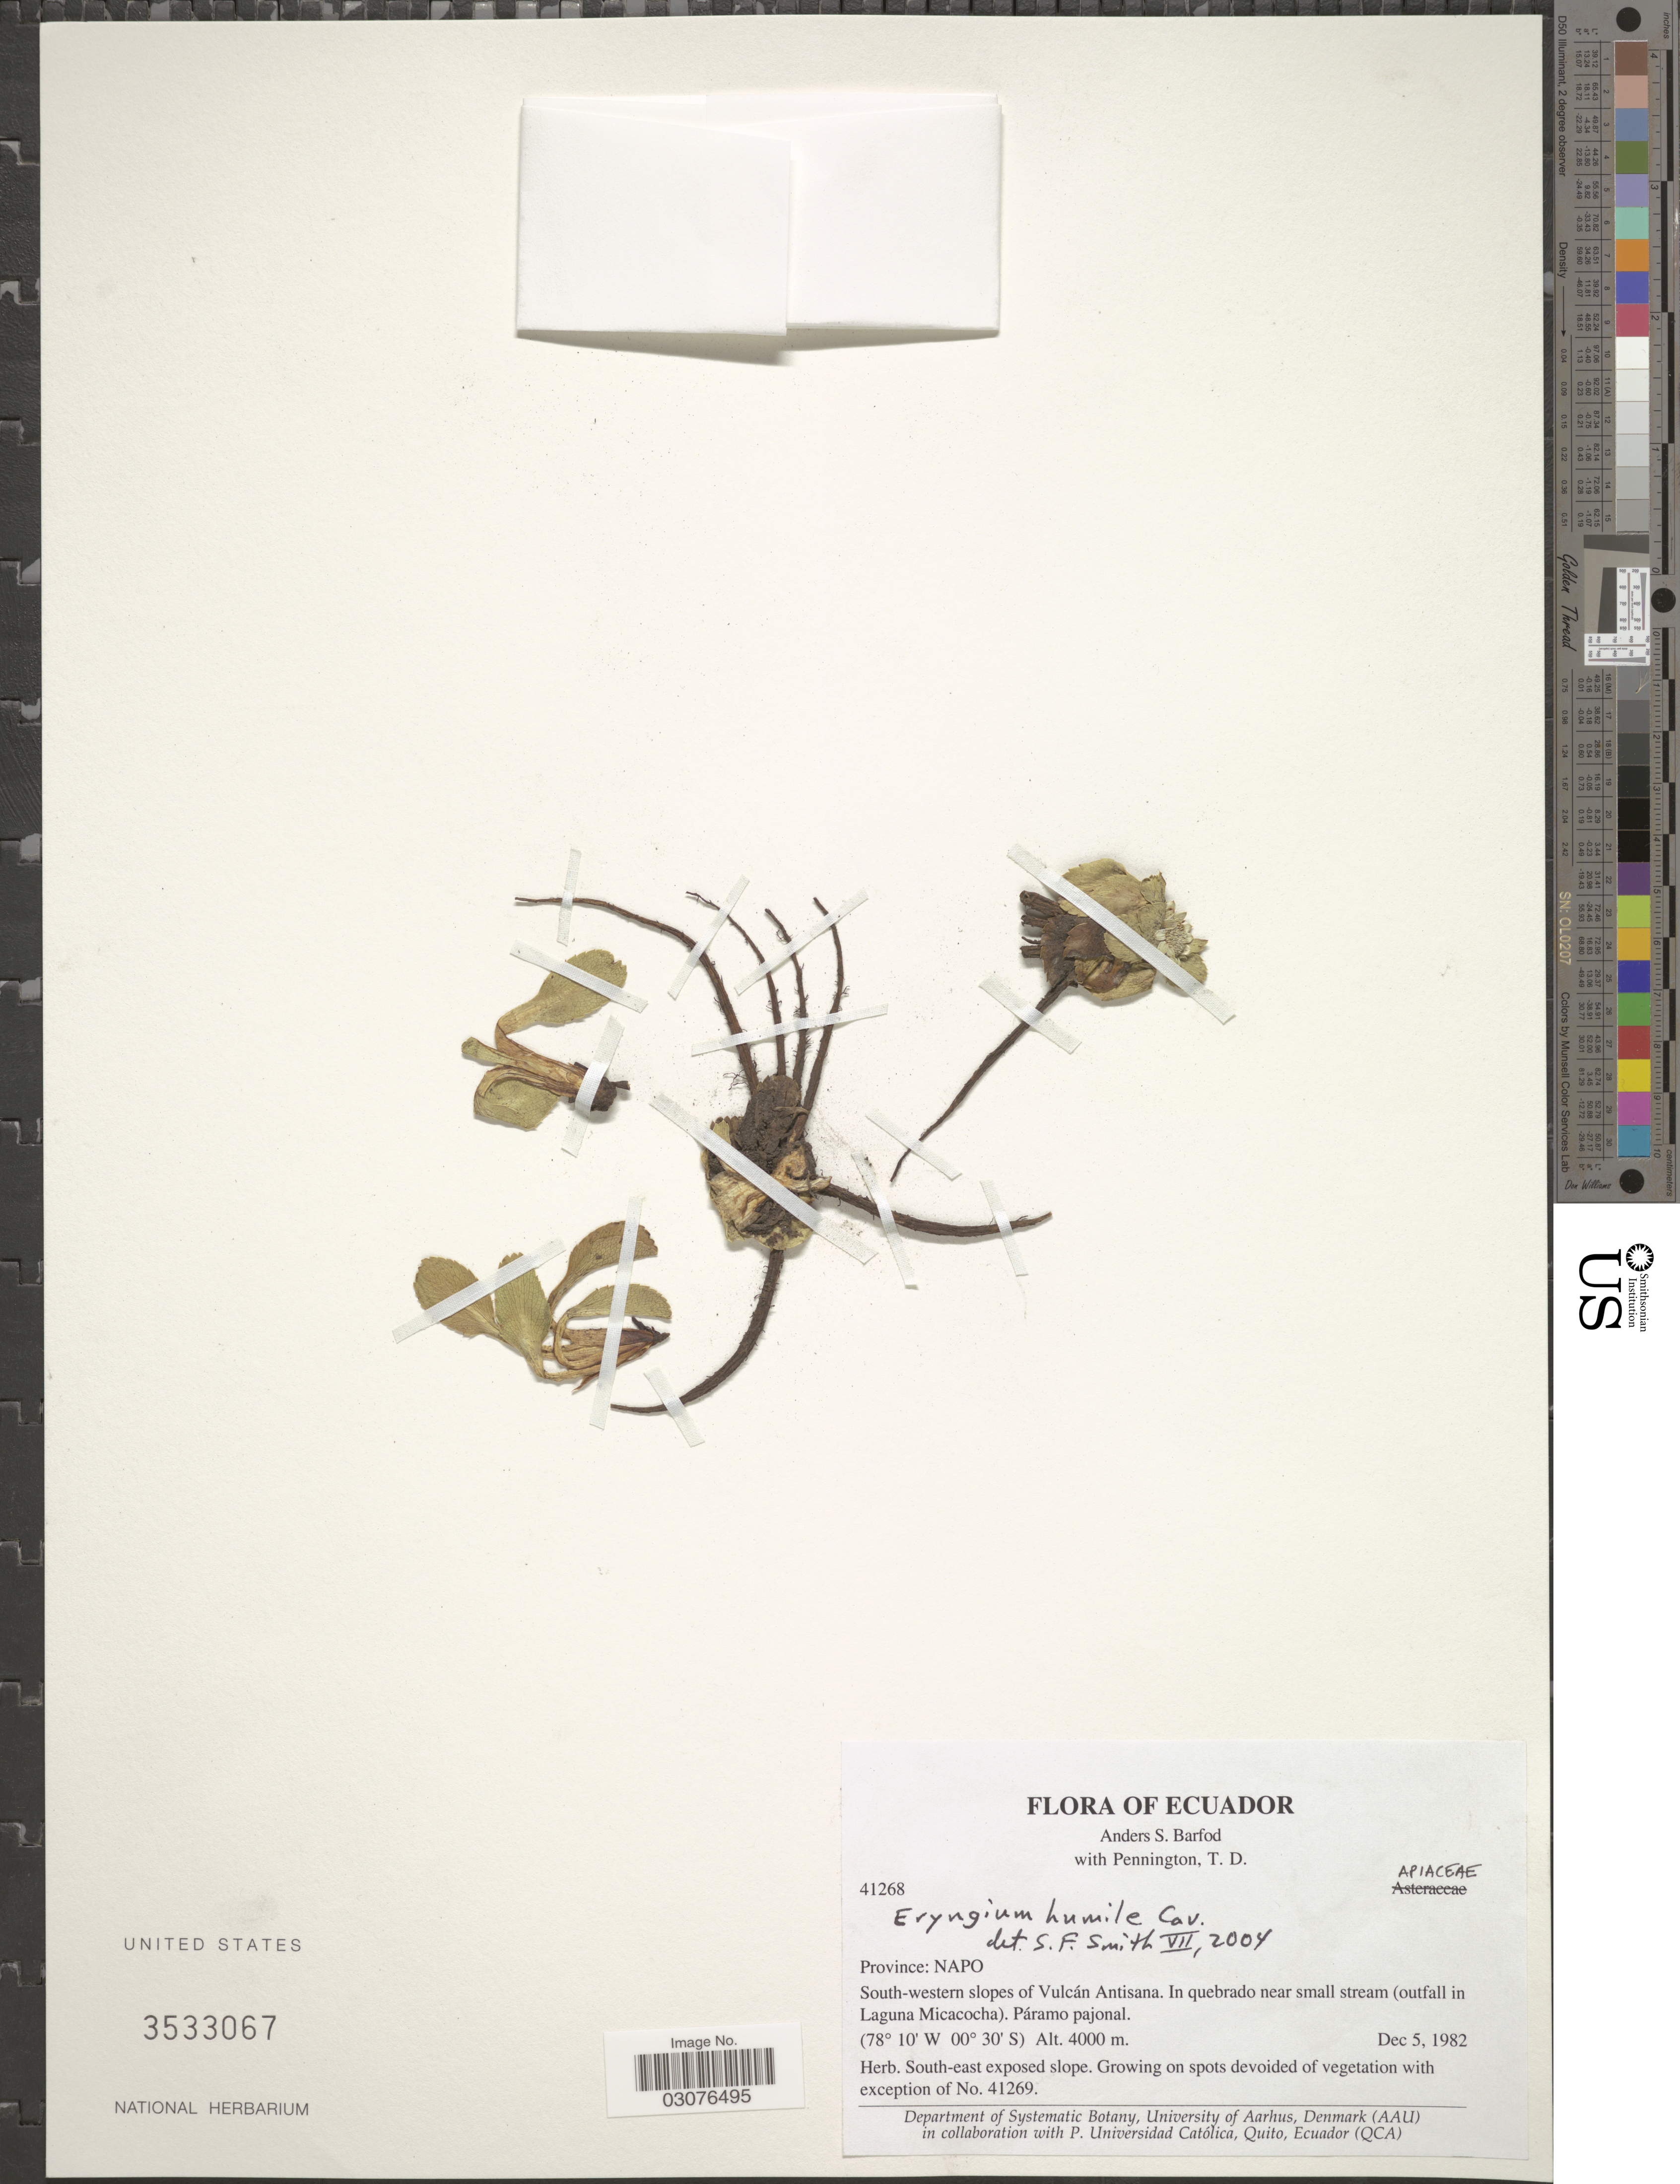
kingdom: Plantae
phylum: Tracheophyta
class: Magnoliopsida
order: Apiales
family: Apiaceae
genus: Eryngium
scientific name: Eryngium humile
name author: Cav.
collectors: A. S, Barfod & T. D. Pennington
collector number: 41268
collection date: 1982-12-05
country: Ecuador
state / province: Napo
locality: South-western slopes of Vulcán Antisana. In quebrado near small stream (outfall in Laguna Micacocha).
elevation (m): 4000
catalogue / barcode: US 3533067